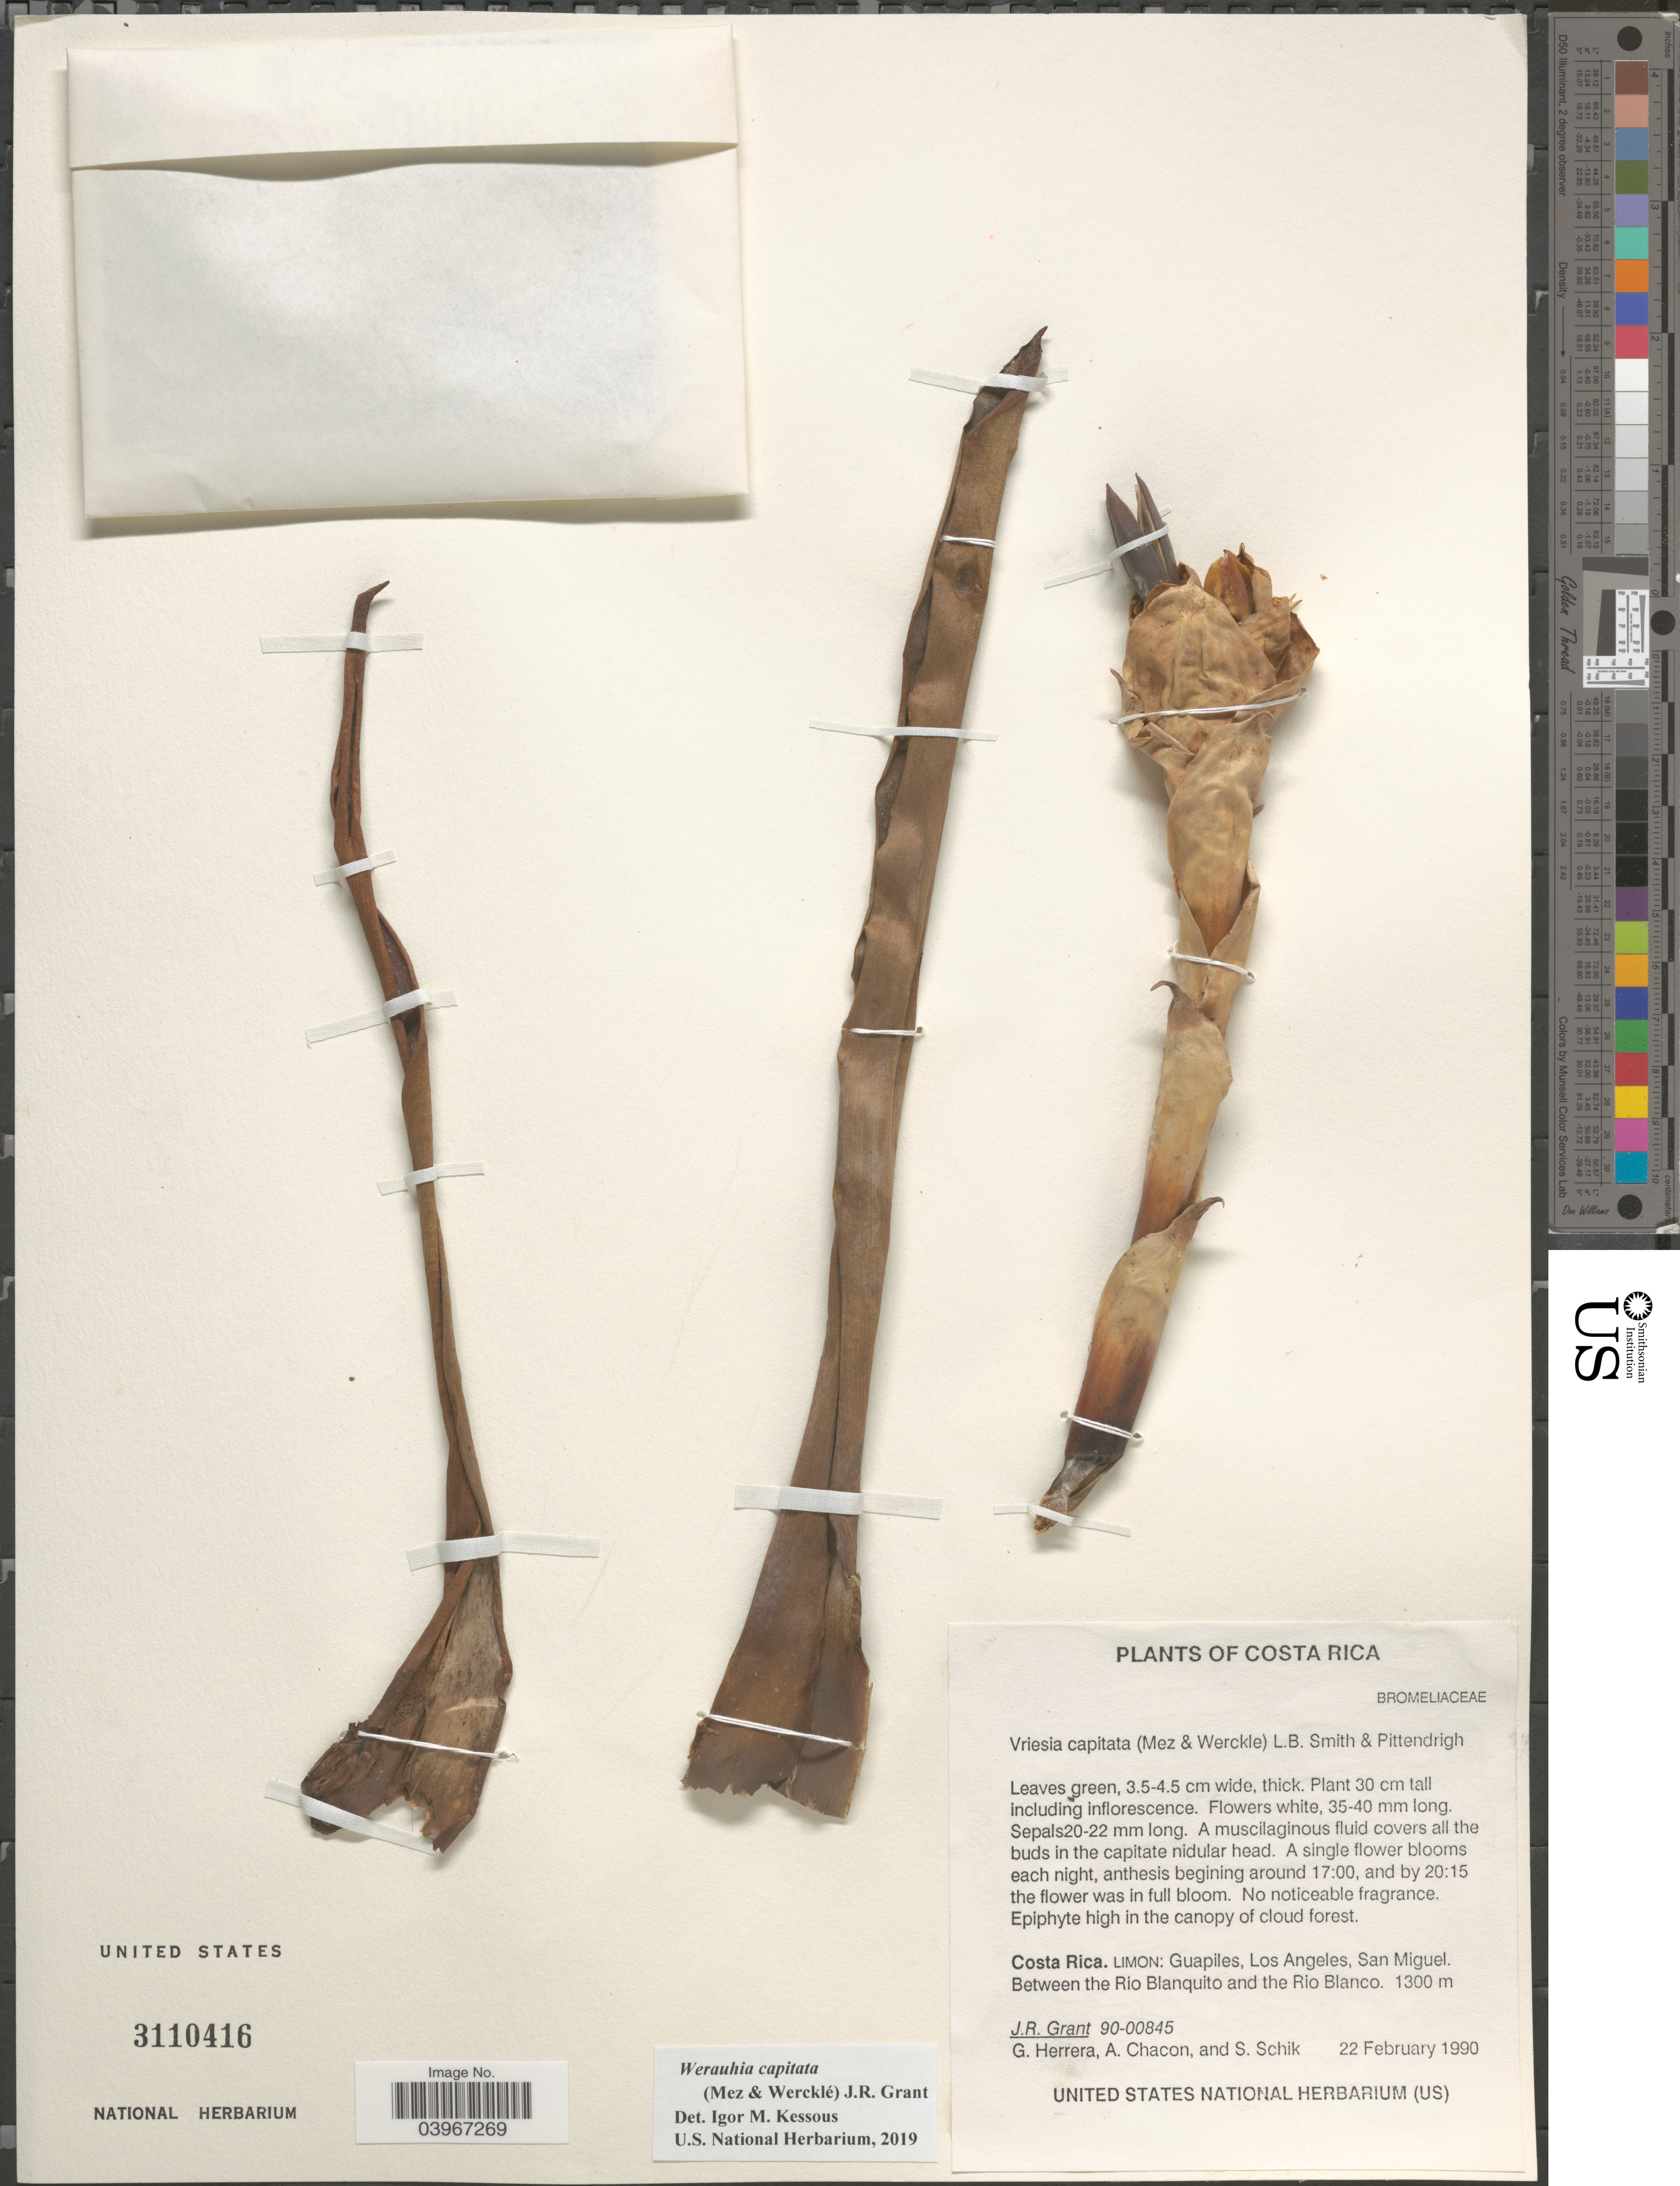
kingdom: Plantae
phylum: Tracheophyta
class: Liliopsida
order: Poales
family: Bromeliaceae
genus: Werauhia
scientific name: Werauhia capitata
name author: (Mez & Wercklé) J.R. Grant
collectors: J. Grant, G. Herrera, A. Chacon & S. Schik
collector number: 90-00845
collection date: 1990-02-22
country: Costa Rica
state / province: Limón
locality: Guapiles, Los Angeles, San Miguel. Between the Rio Blanquito and the Rio Blanco.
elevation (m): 1300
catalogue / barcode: US 3110416